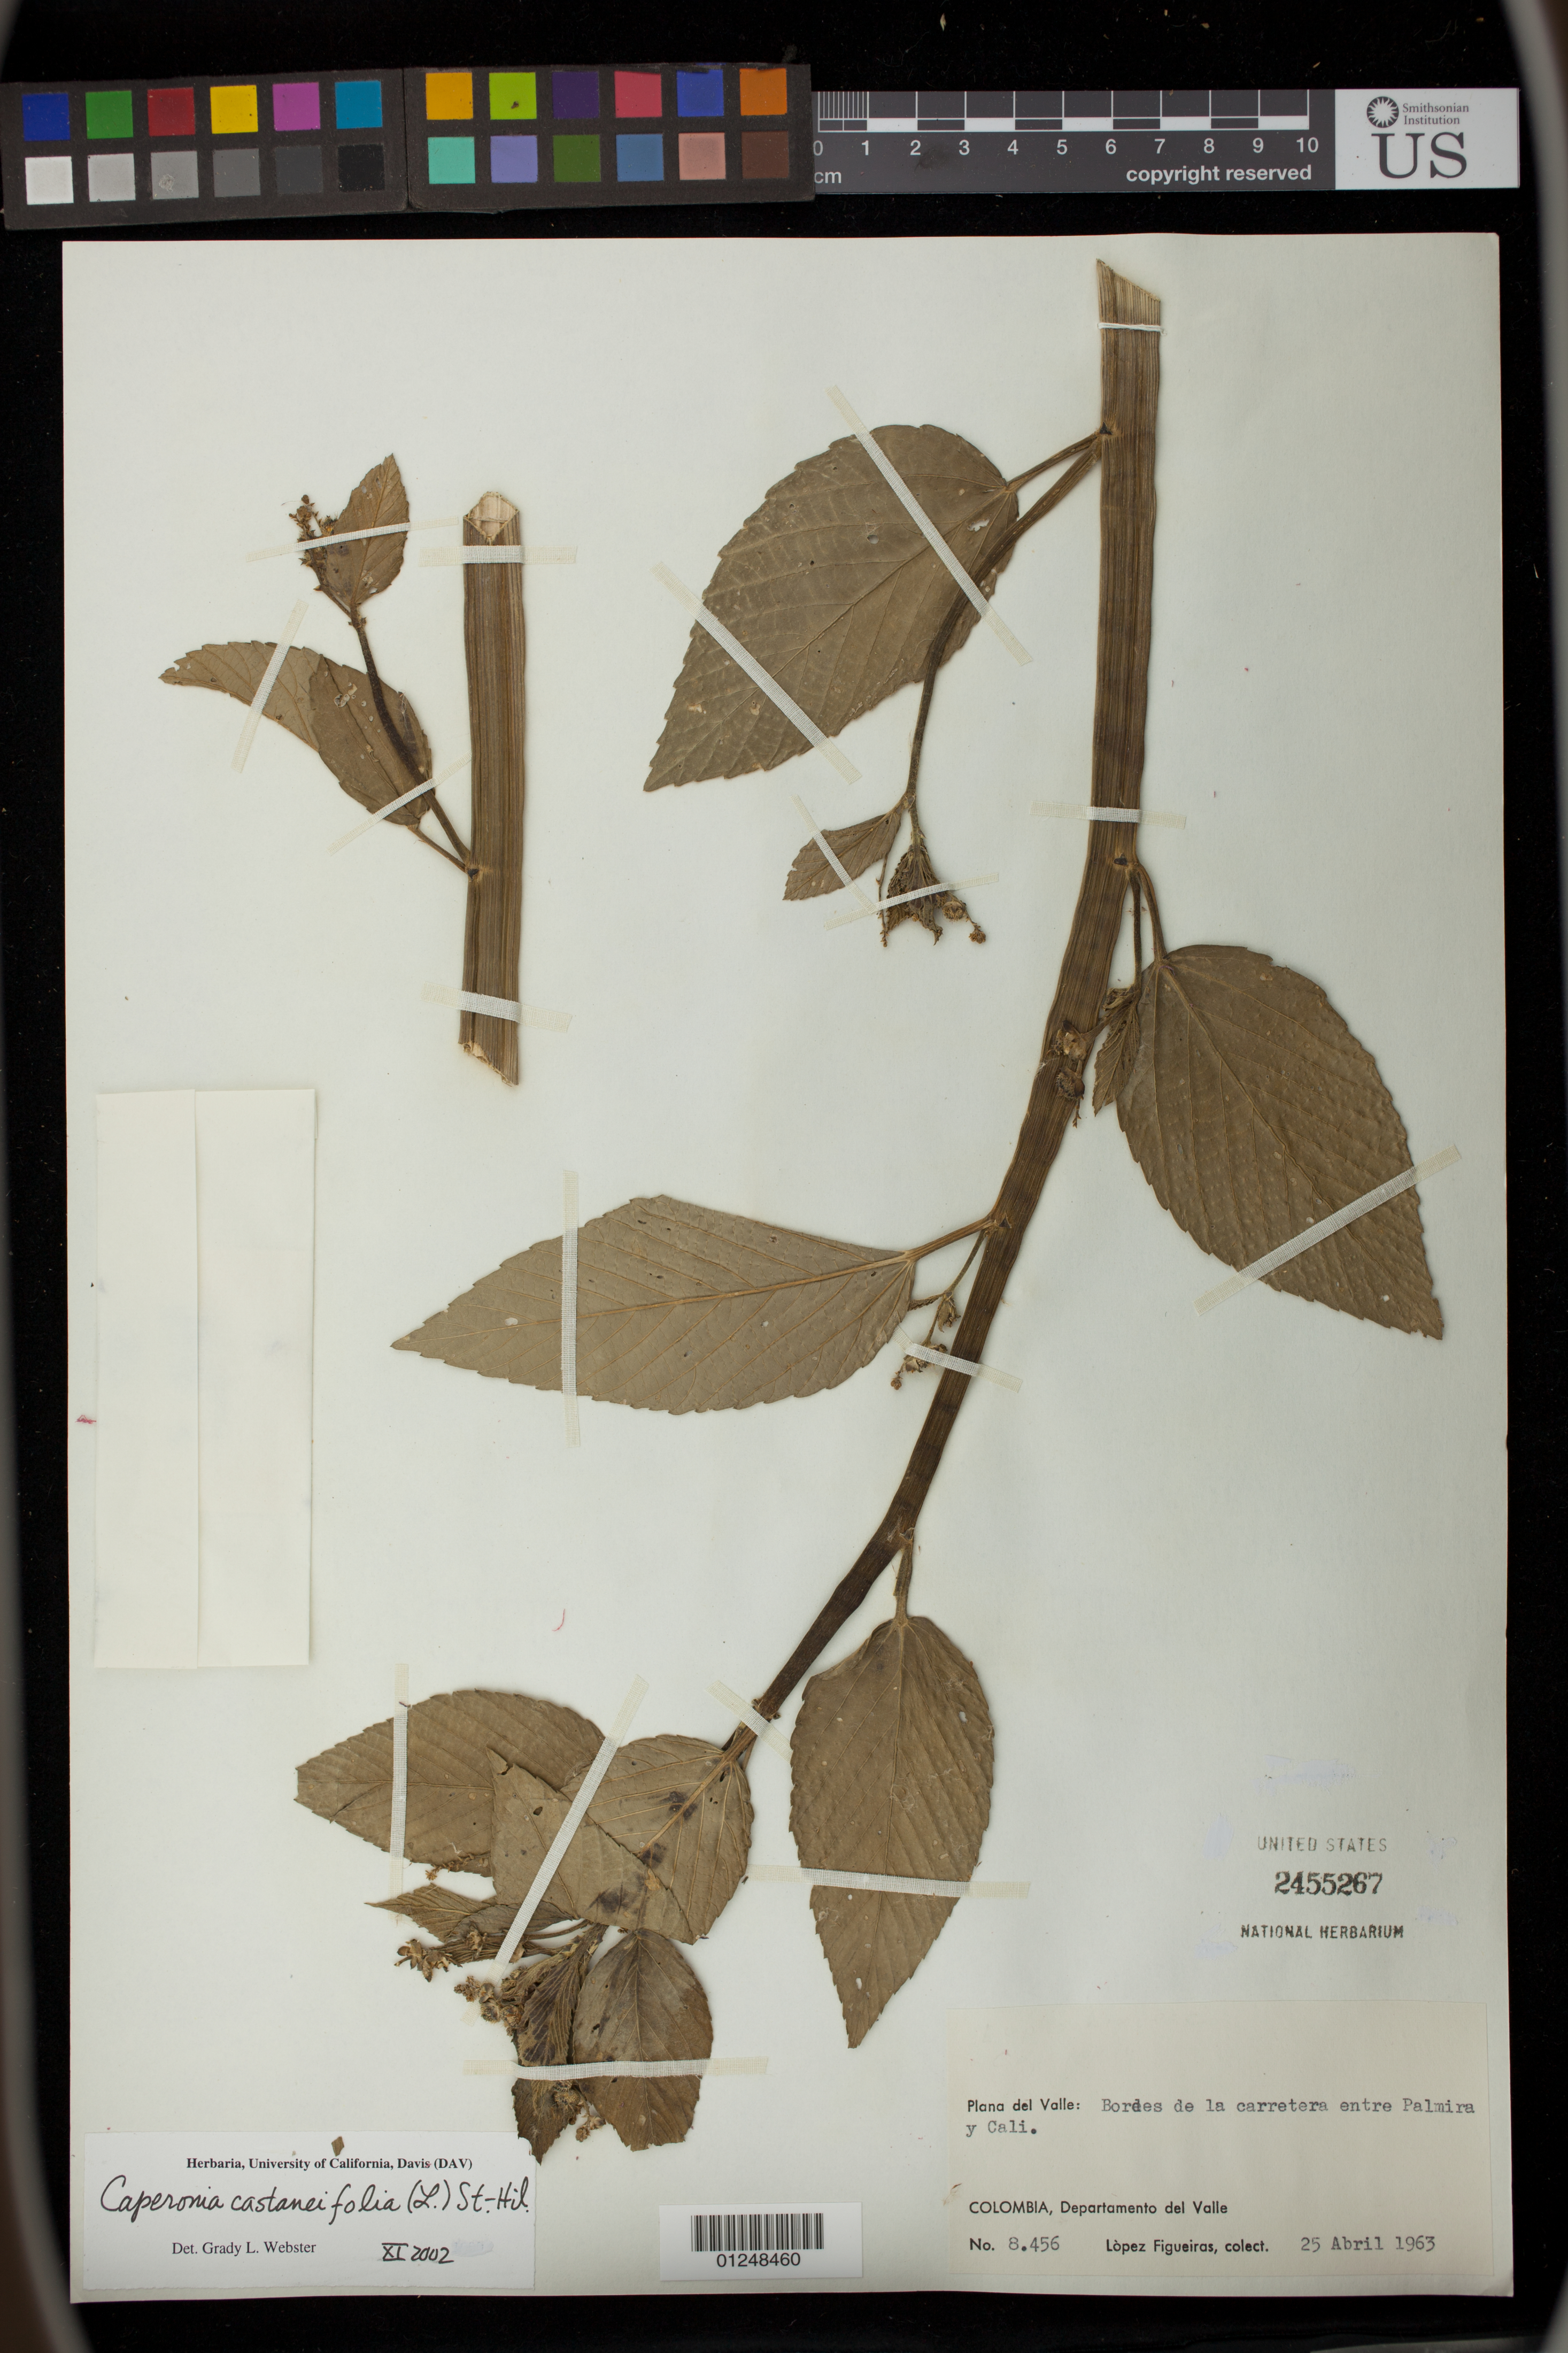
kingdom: Plantae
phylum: Tracheophyta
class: Magnoliopsida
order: Malpighiales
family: Euphorbiaceae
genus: Caperonia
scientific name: Caperonia castaneifolia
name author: (L.) A. St.-Hil.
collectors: M. López Figueiras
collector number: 8456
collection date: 1963-04-25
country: Colombia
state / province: Valle del Cauca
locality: Plana del Valle: Bordes de la carretera entre Palmira y Cali.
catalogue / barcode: US 2455267